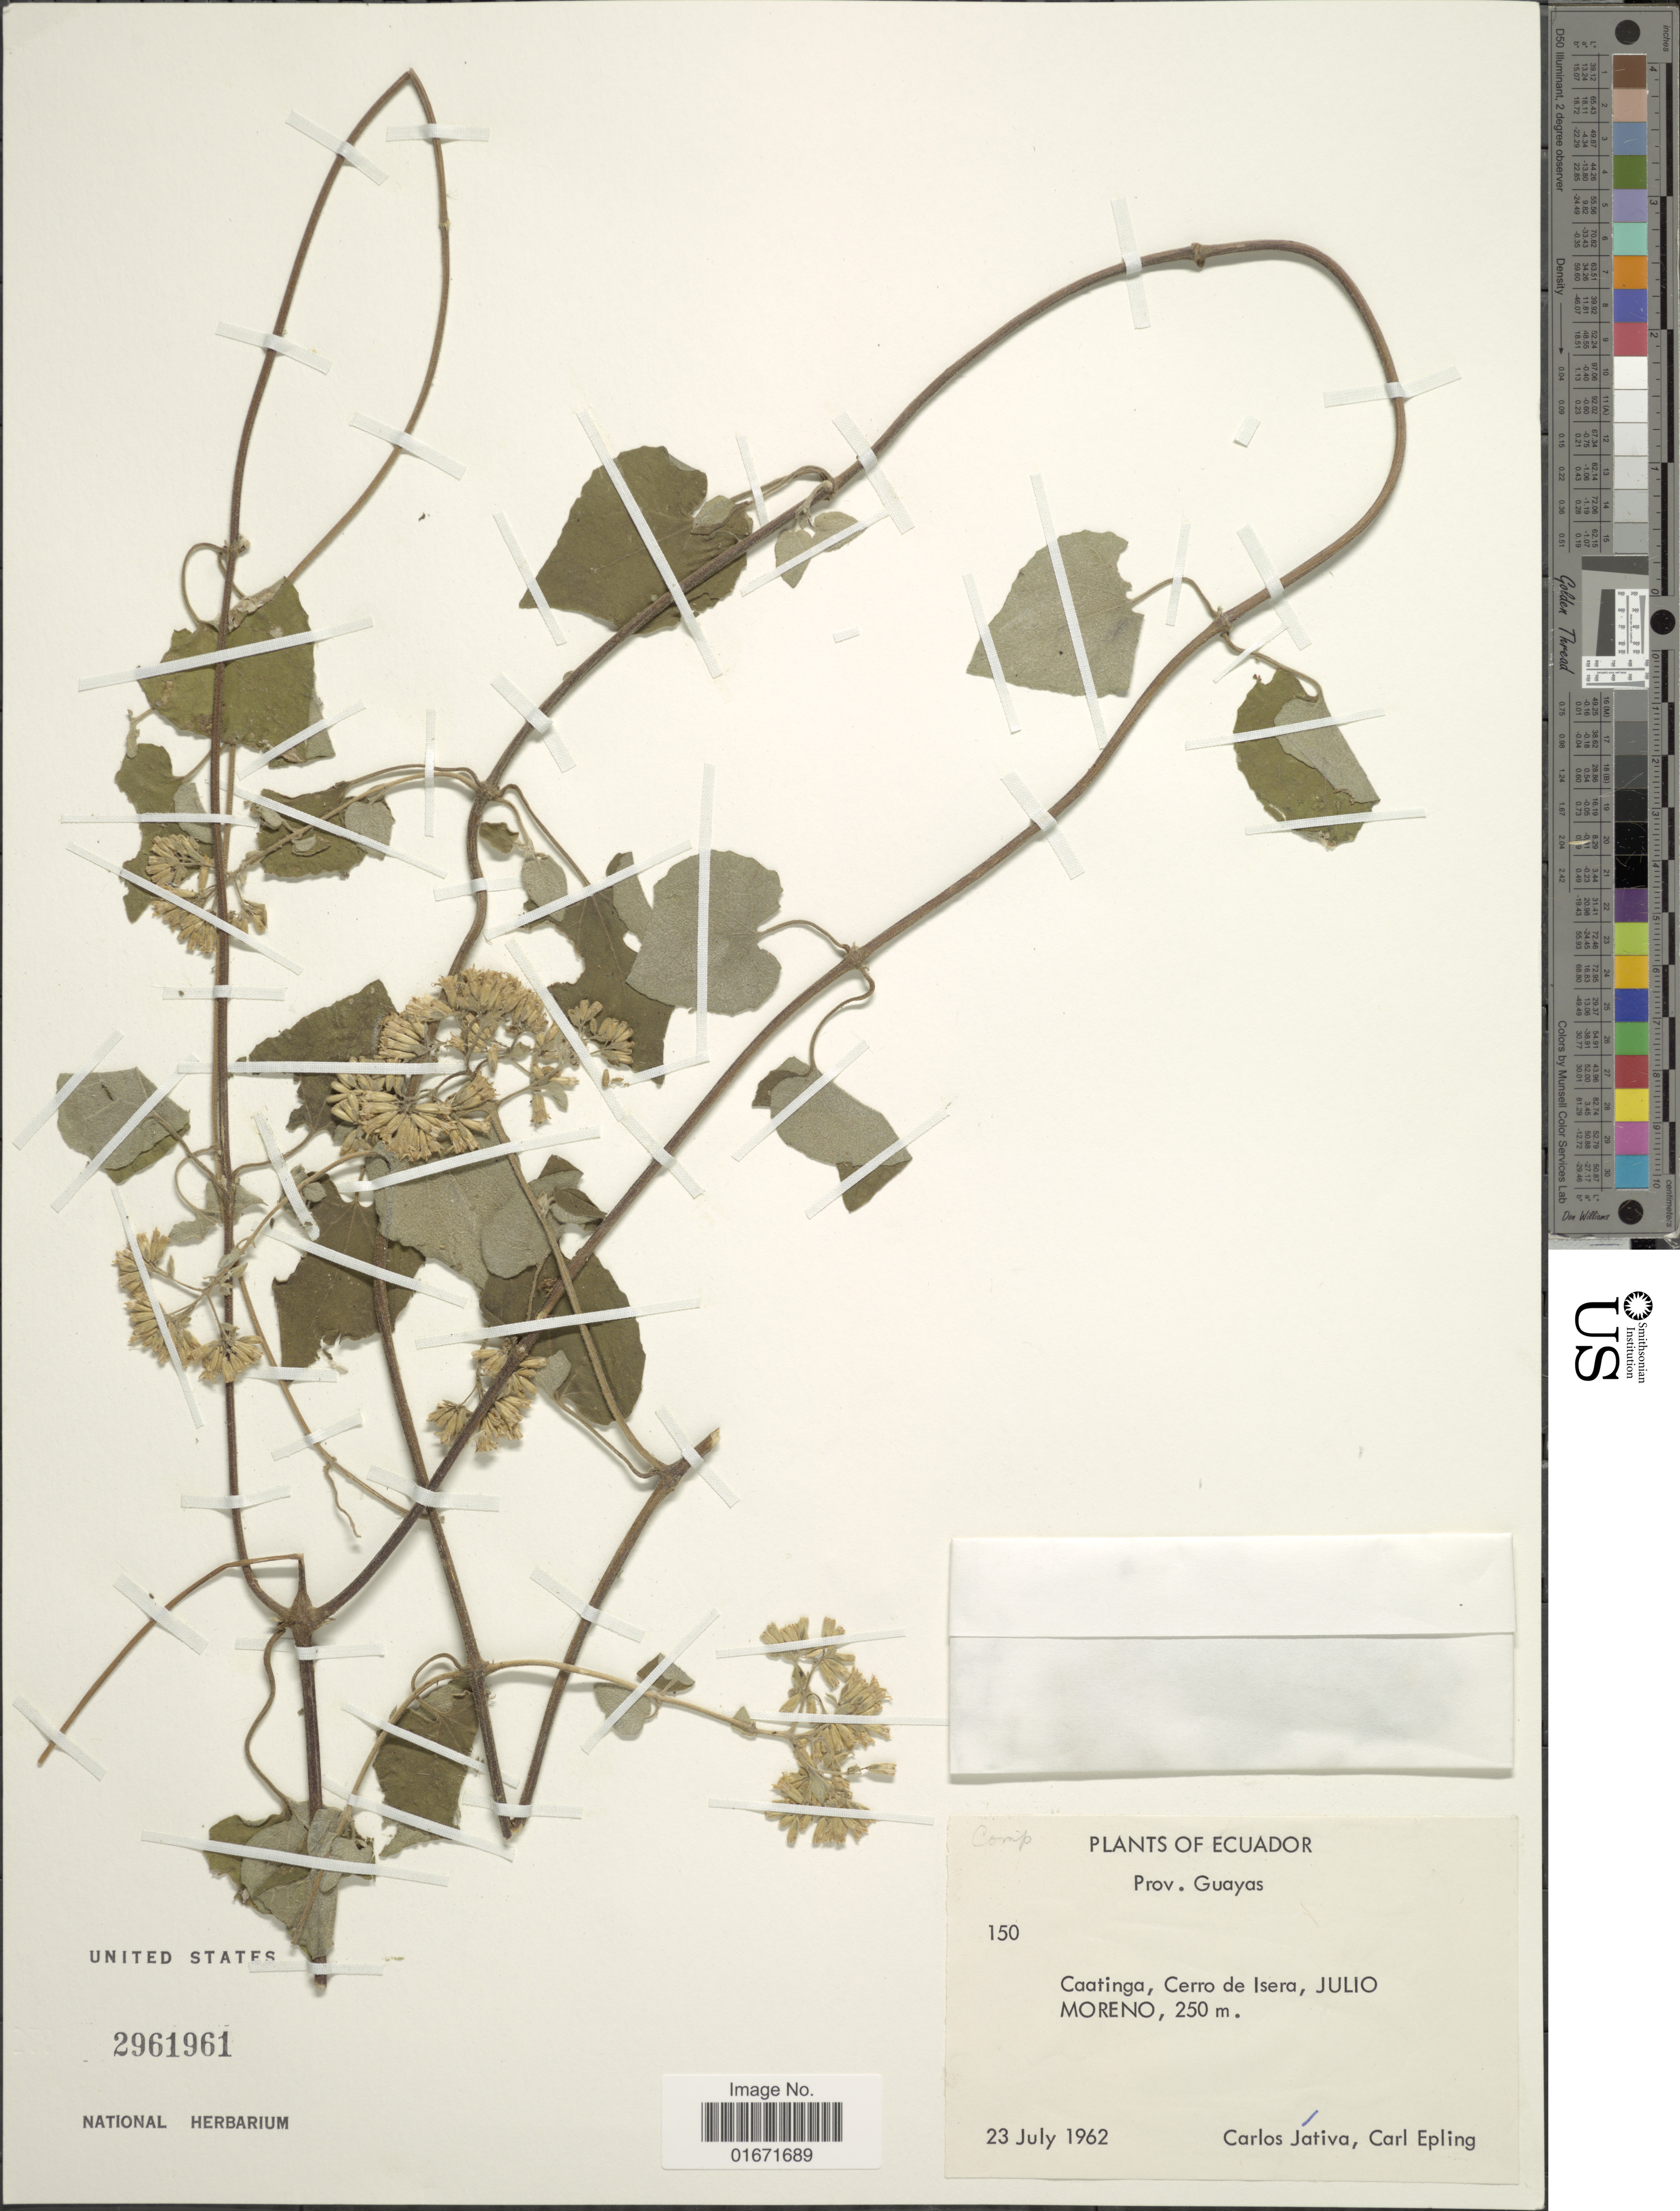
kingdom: Plantae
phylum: Tracheophyta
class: Magnoliopsida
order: Asterales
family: Asteraceae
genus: Mikania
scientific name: Mikania cordifolia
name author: Kunth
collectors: C. D. Játiva & C. C. Epling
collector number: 150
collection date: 1962-07-23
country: Ecuador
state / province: Guayas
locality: Prov. Guayas. Caatinga, Cerro de Isera, Julio Moreno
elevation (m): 250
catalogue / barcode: US 2961961